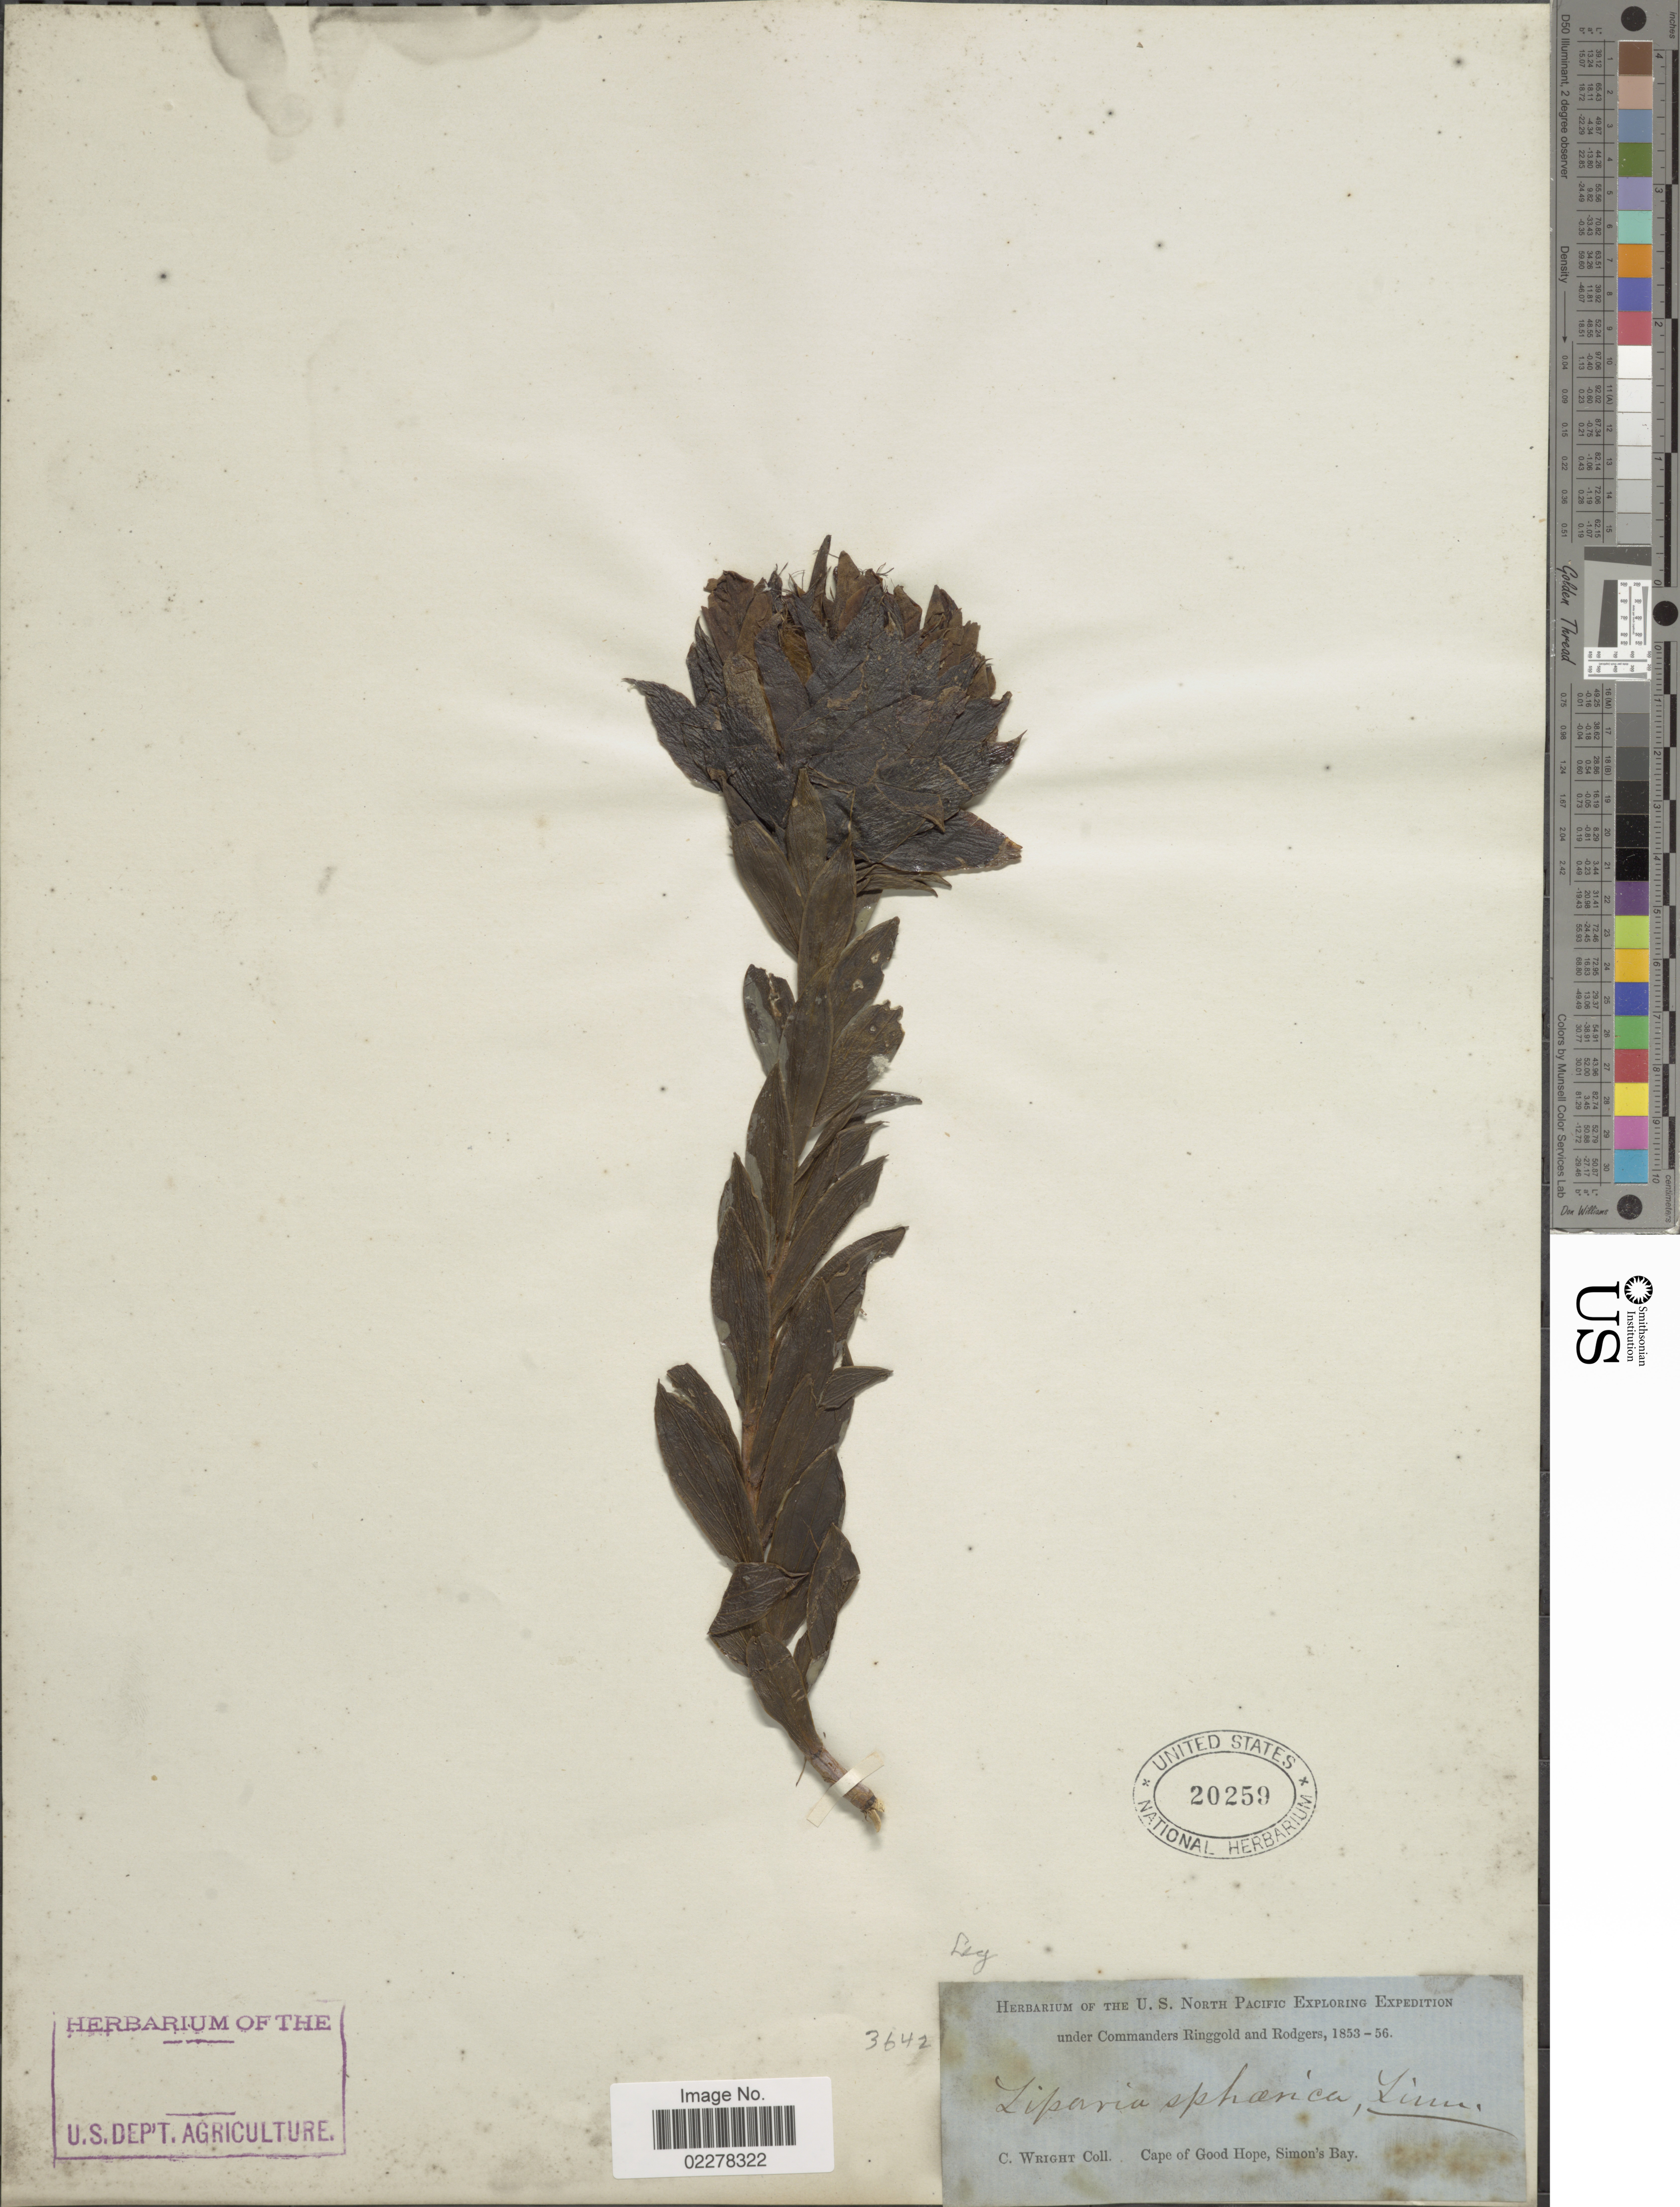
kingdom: Plantae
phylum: Tracheophyta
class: Magnoliopsida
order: Fabales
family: Fabaceae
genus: Liparia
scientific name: Liparia sphaerica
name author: L.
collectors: C. Wright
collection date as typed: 1856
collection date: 1853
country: South Africa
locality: North Pacific. Cape Good Hope, Simon's Bay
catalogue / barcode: US 20259